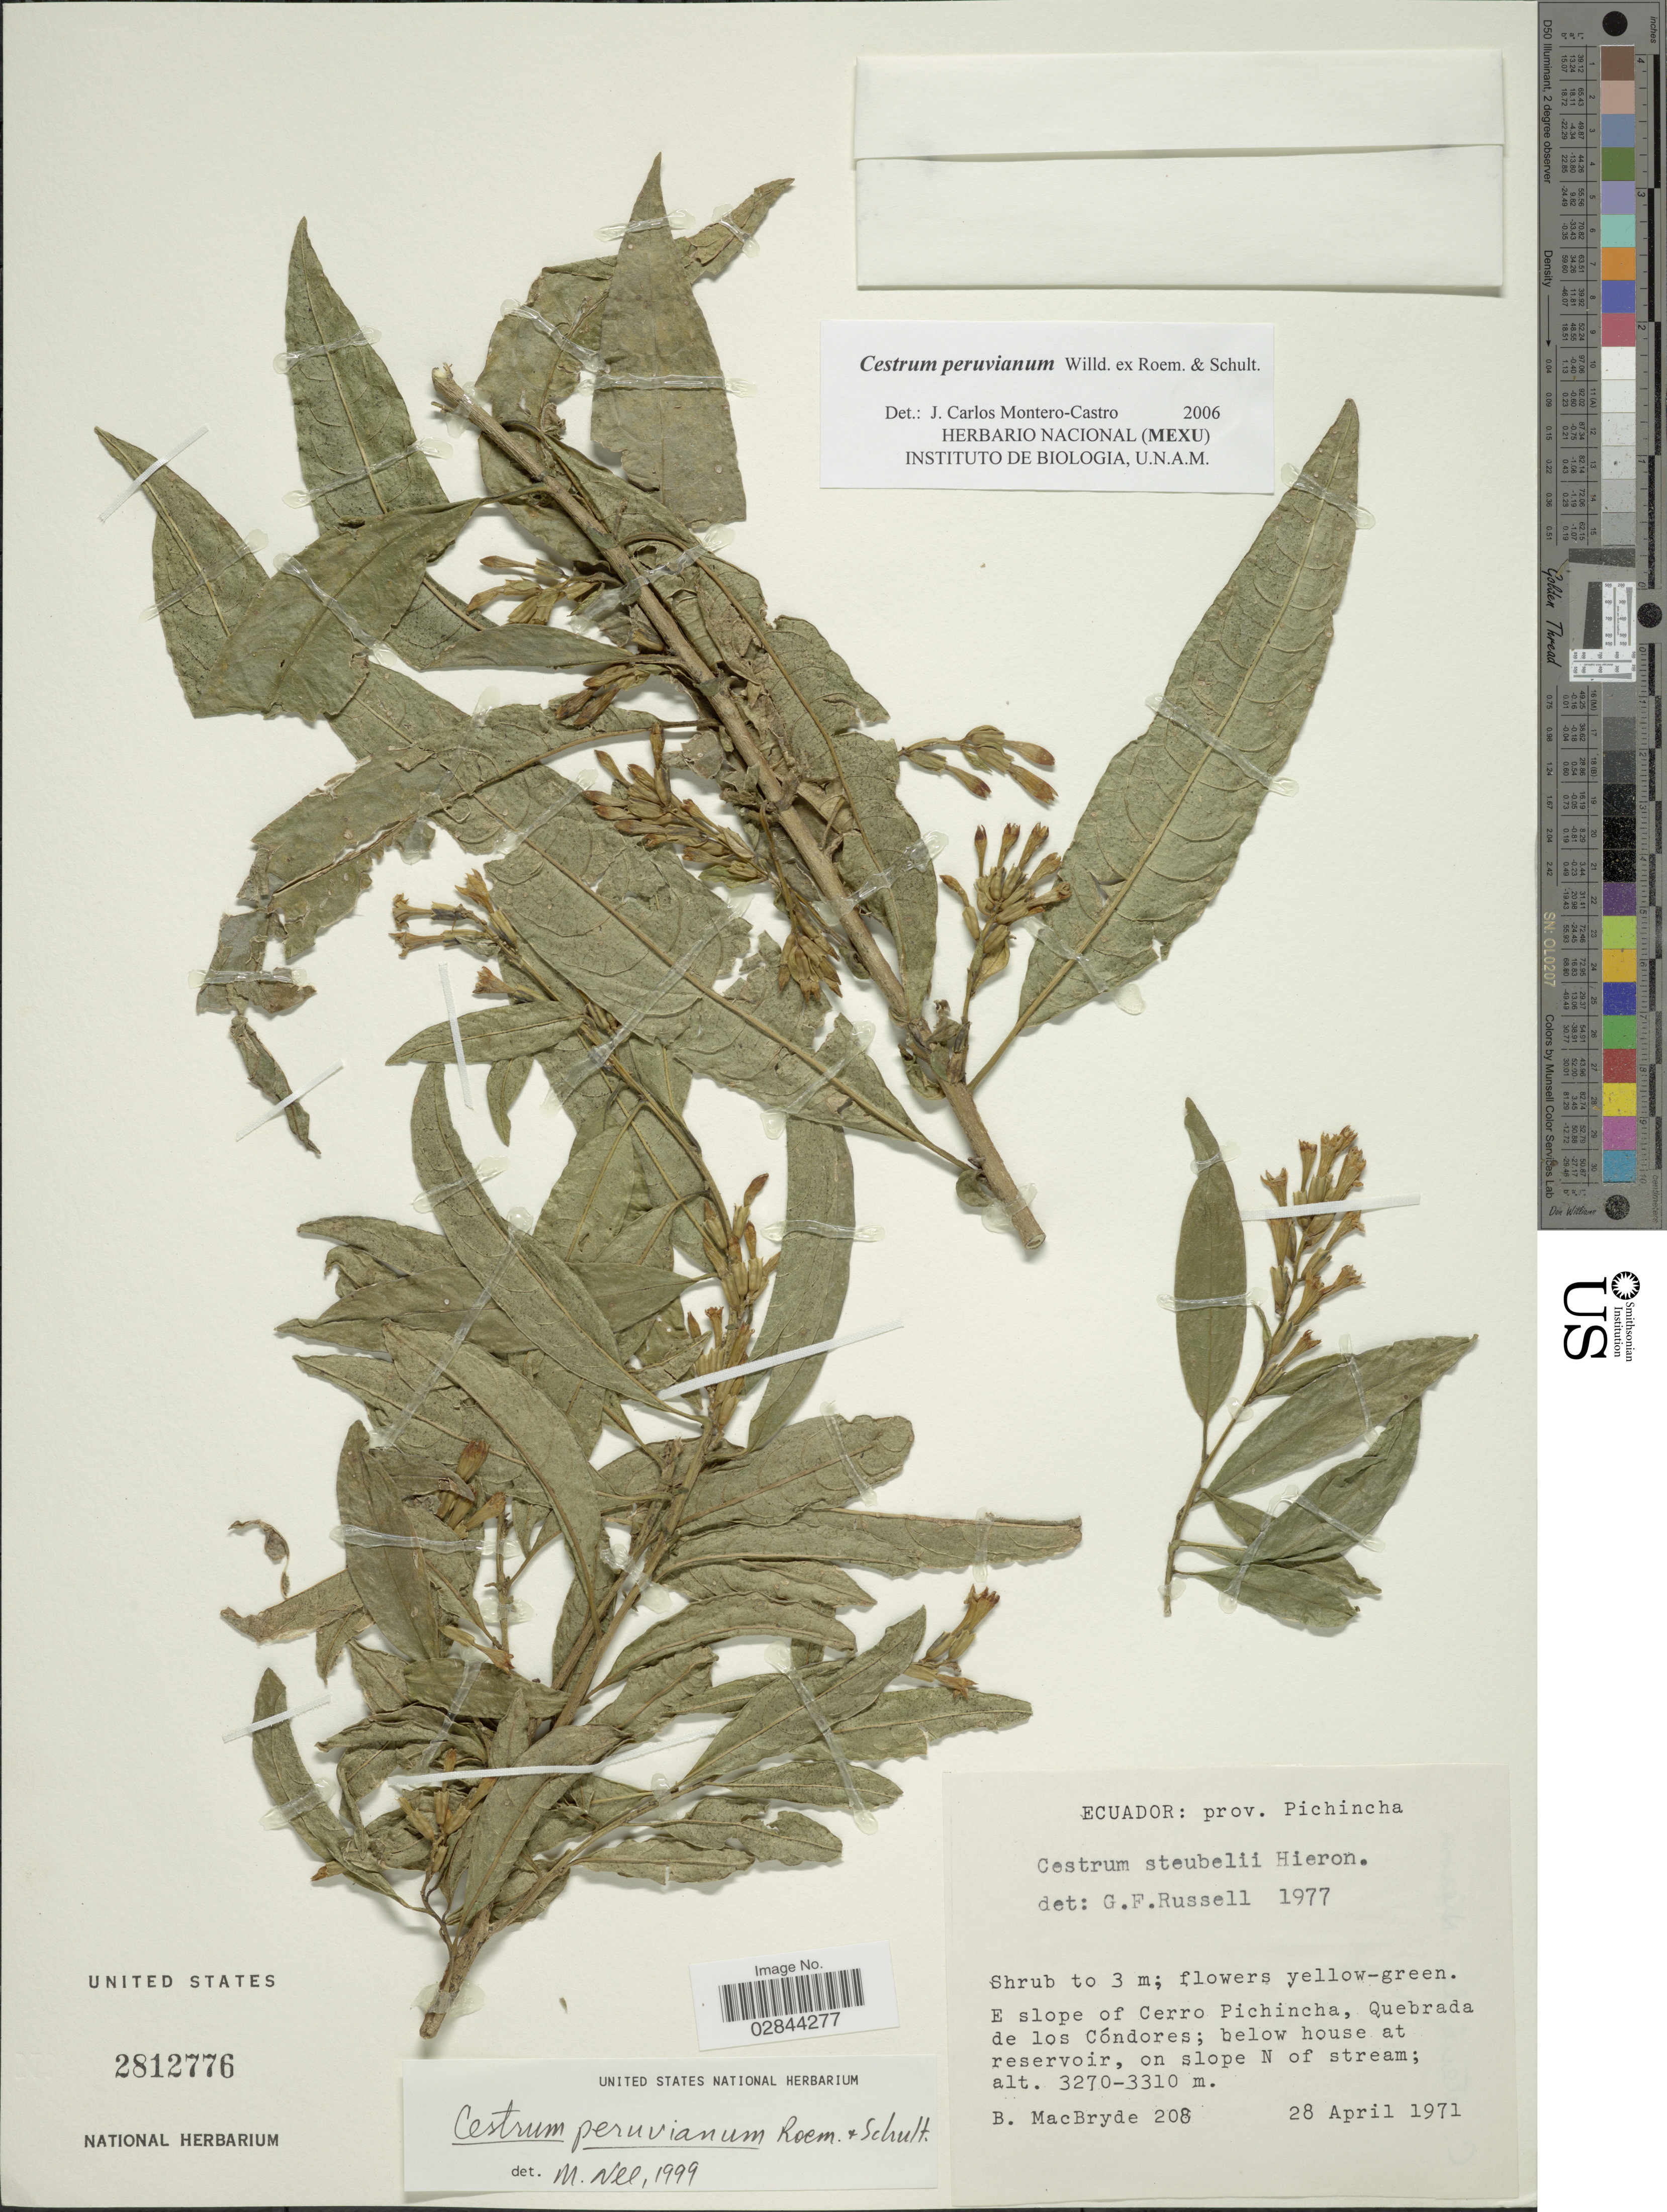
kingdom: Plantae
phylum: Tracheophyta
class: Magnoliopsida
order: Solanales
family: Solanaceae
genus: Cestrum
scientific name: Cestrum affine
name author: Kunth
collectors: B. MacBryde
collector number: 208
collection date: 1971-04-28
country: Ecuador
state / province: Pichincha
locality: E slope of Cerro Pichincha, Quebrada de los Cóndores, below house at reservoir, on slope N of stream.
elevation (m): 3270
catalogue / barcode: US 2812776